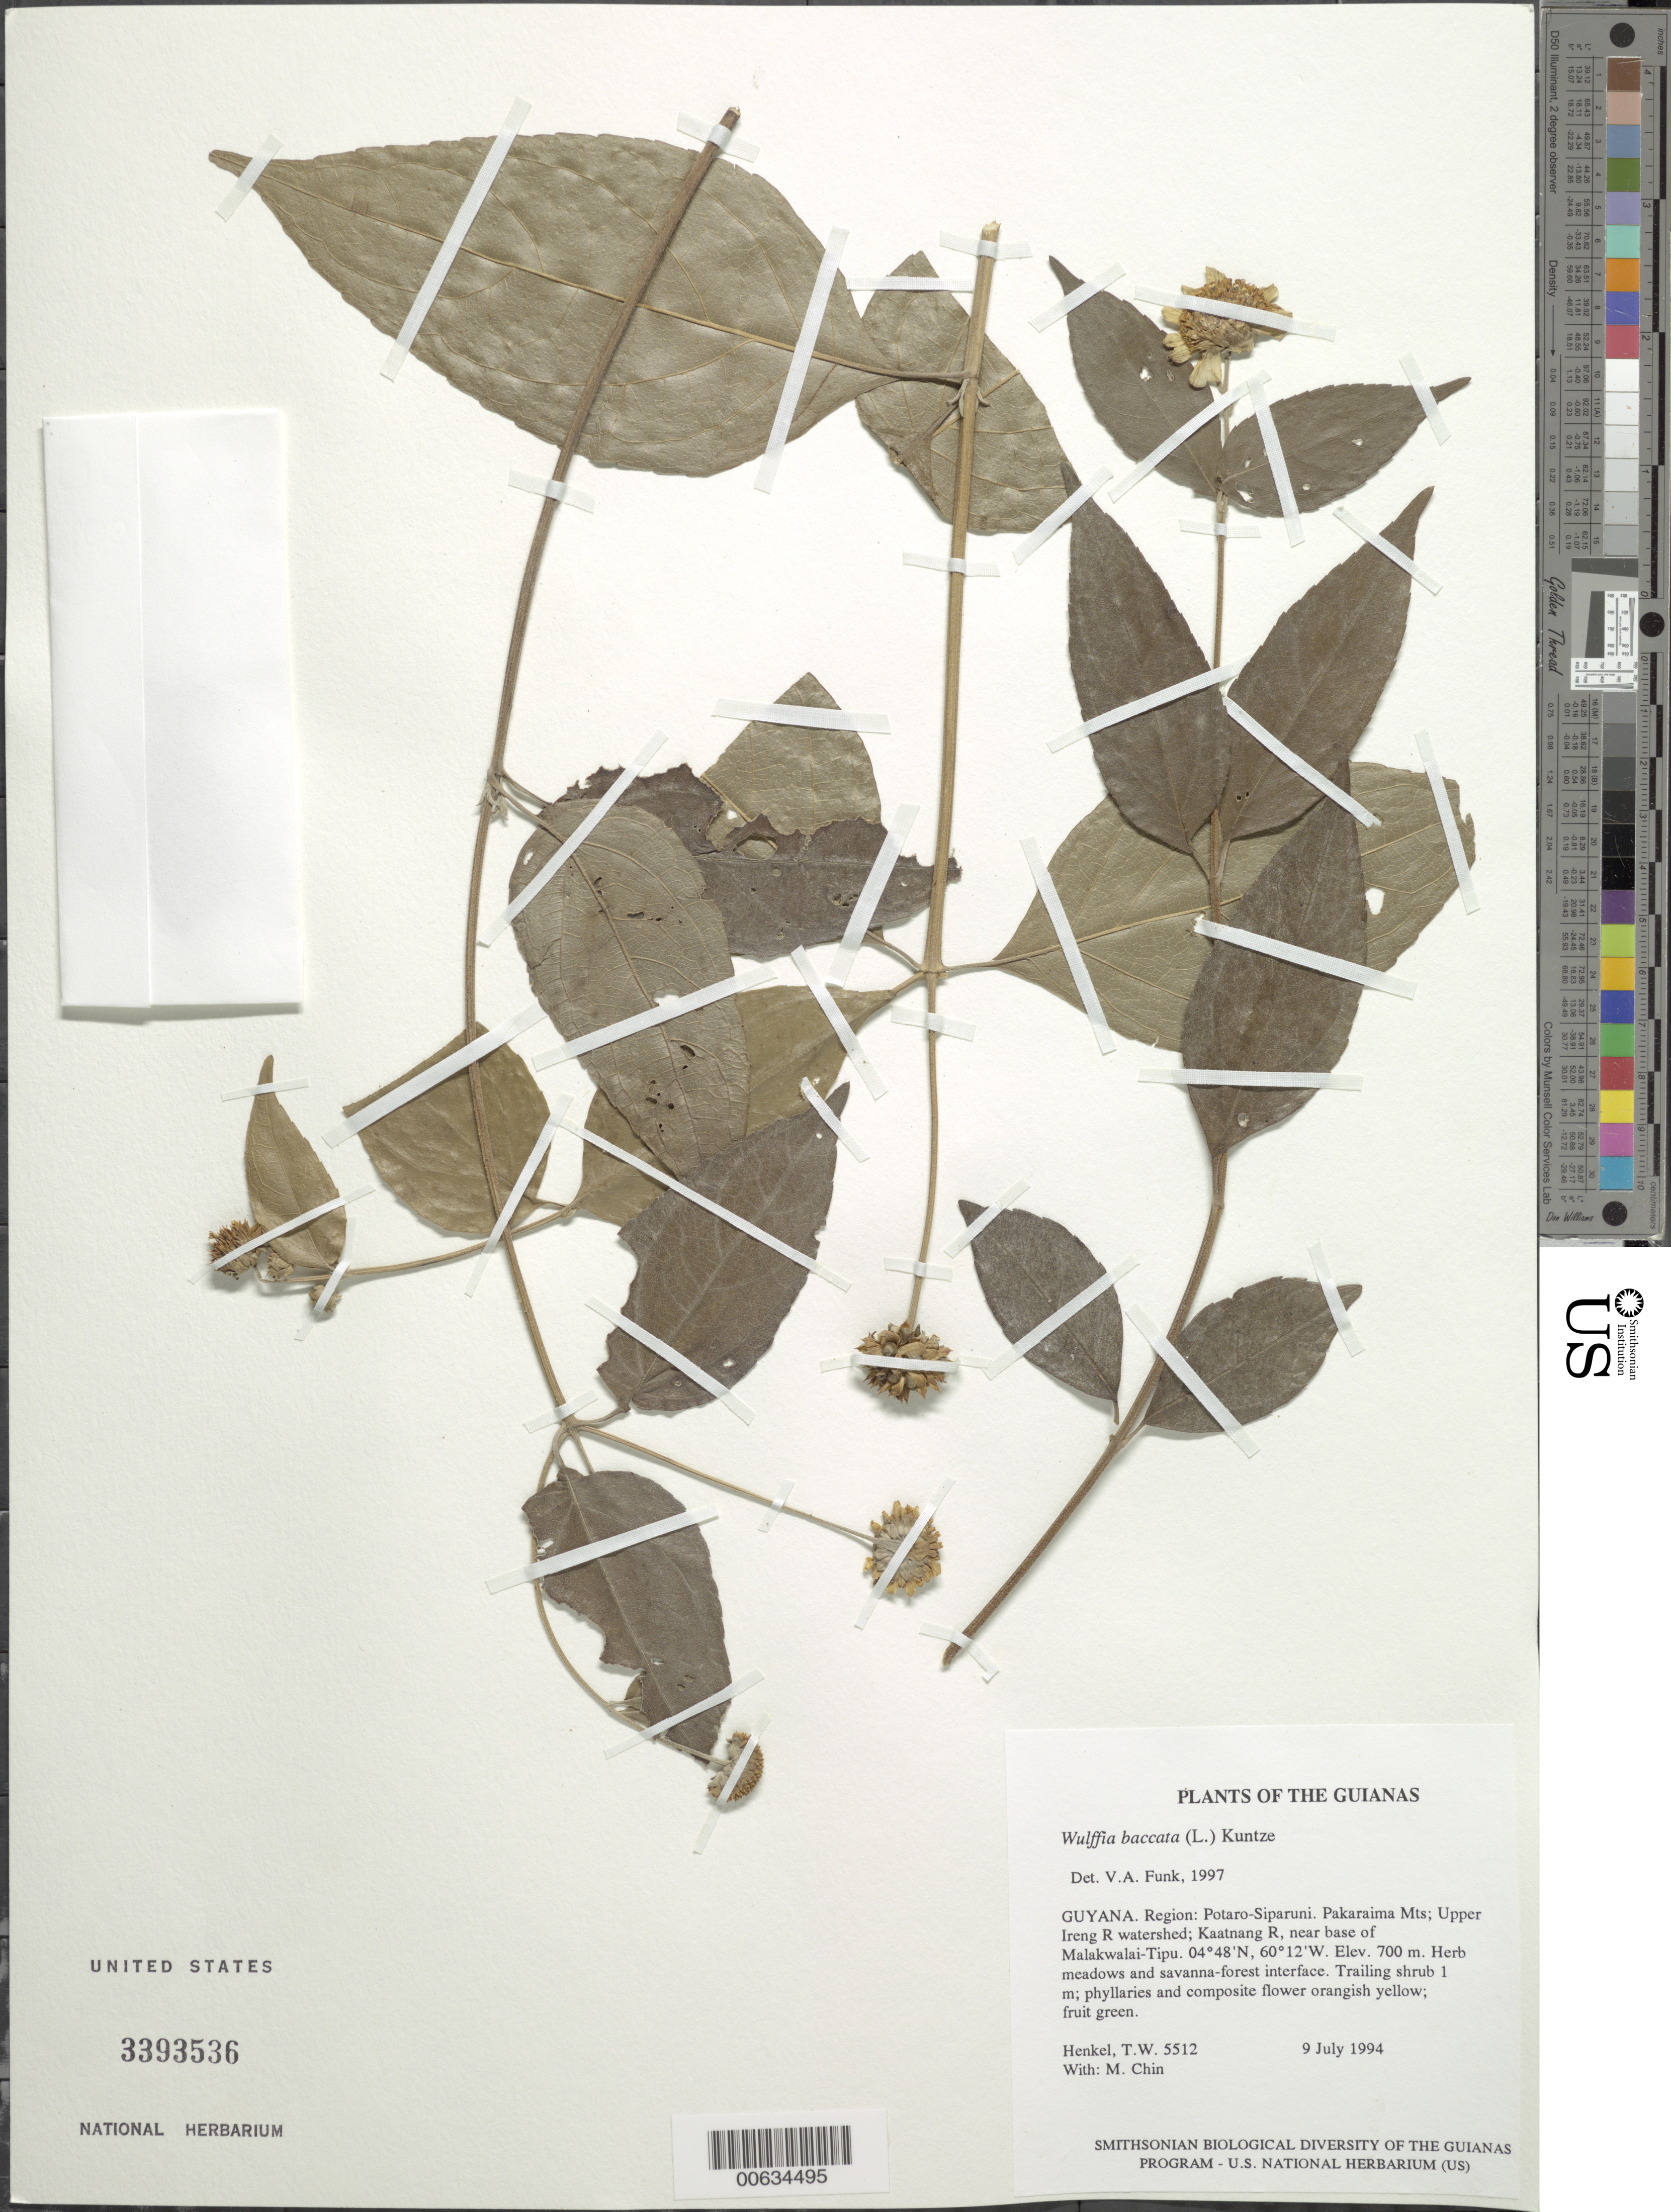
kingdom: Plantae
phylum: Tracheophyta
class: Magnoliopsida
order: Asterales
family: Asteraceae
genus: Wulffia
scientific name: Wulffia baccata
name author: (L. f.) Kuntze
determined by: Funk, Vicki A., (BOT), Smithsonian Institution - National Museum of Natural History (UNITED STATES)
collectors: T. Henkel & M. Chin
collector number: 5512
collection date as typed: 9 July 1994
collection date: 1994-07-09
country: Guyana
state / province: Potaro-Siparuni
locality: Pakaraima Mts; Upper Ireng R watershed; Kaatnang R, near base of Malakwalai-Tipu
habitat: Herb meadows and savanna-forest interface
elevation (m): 700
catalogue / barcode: US 3393536